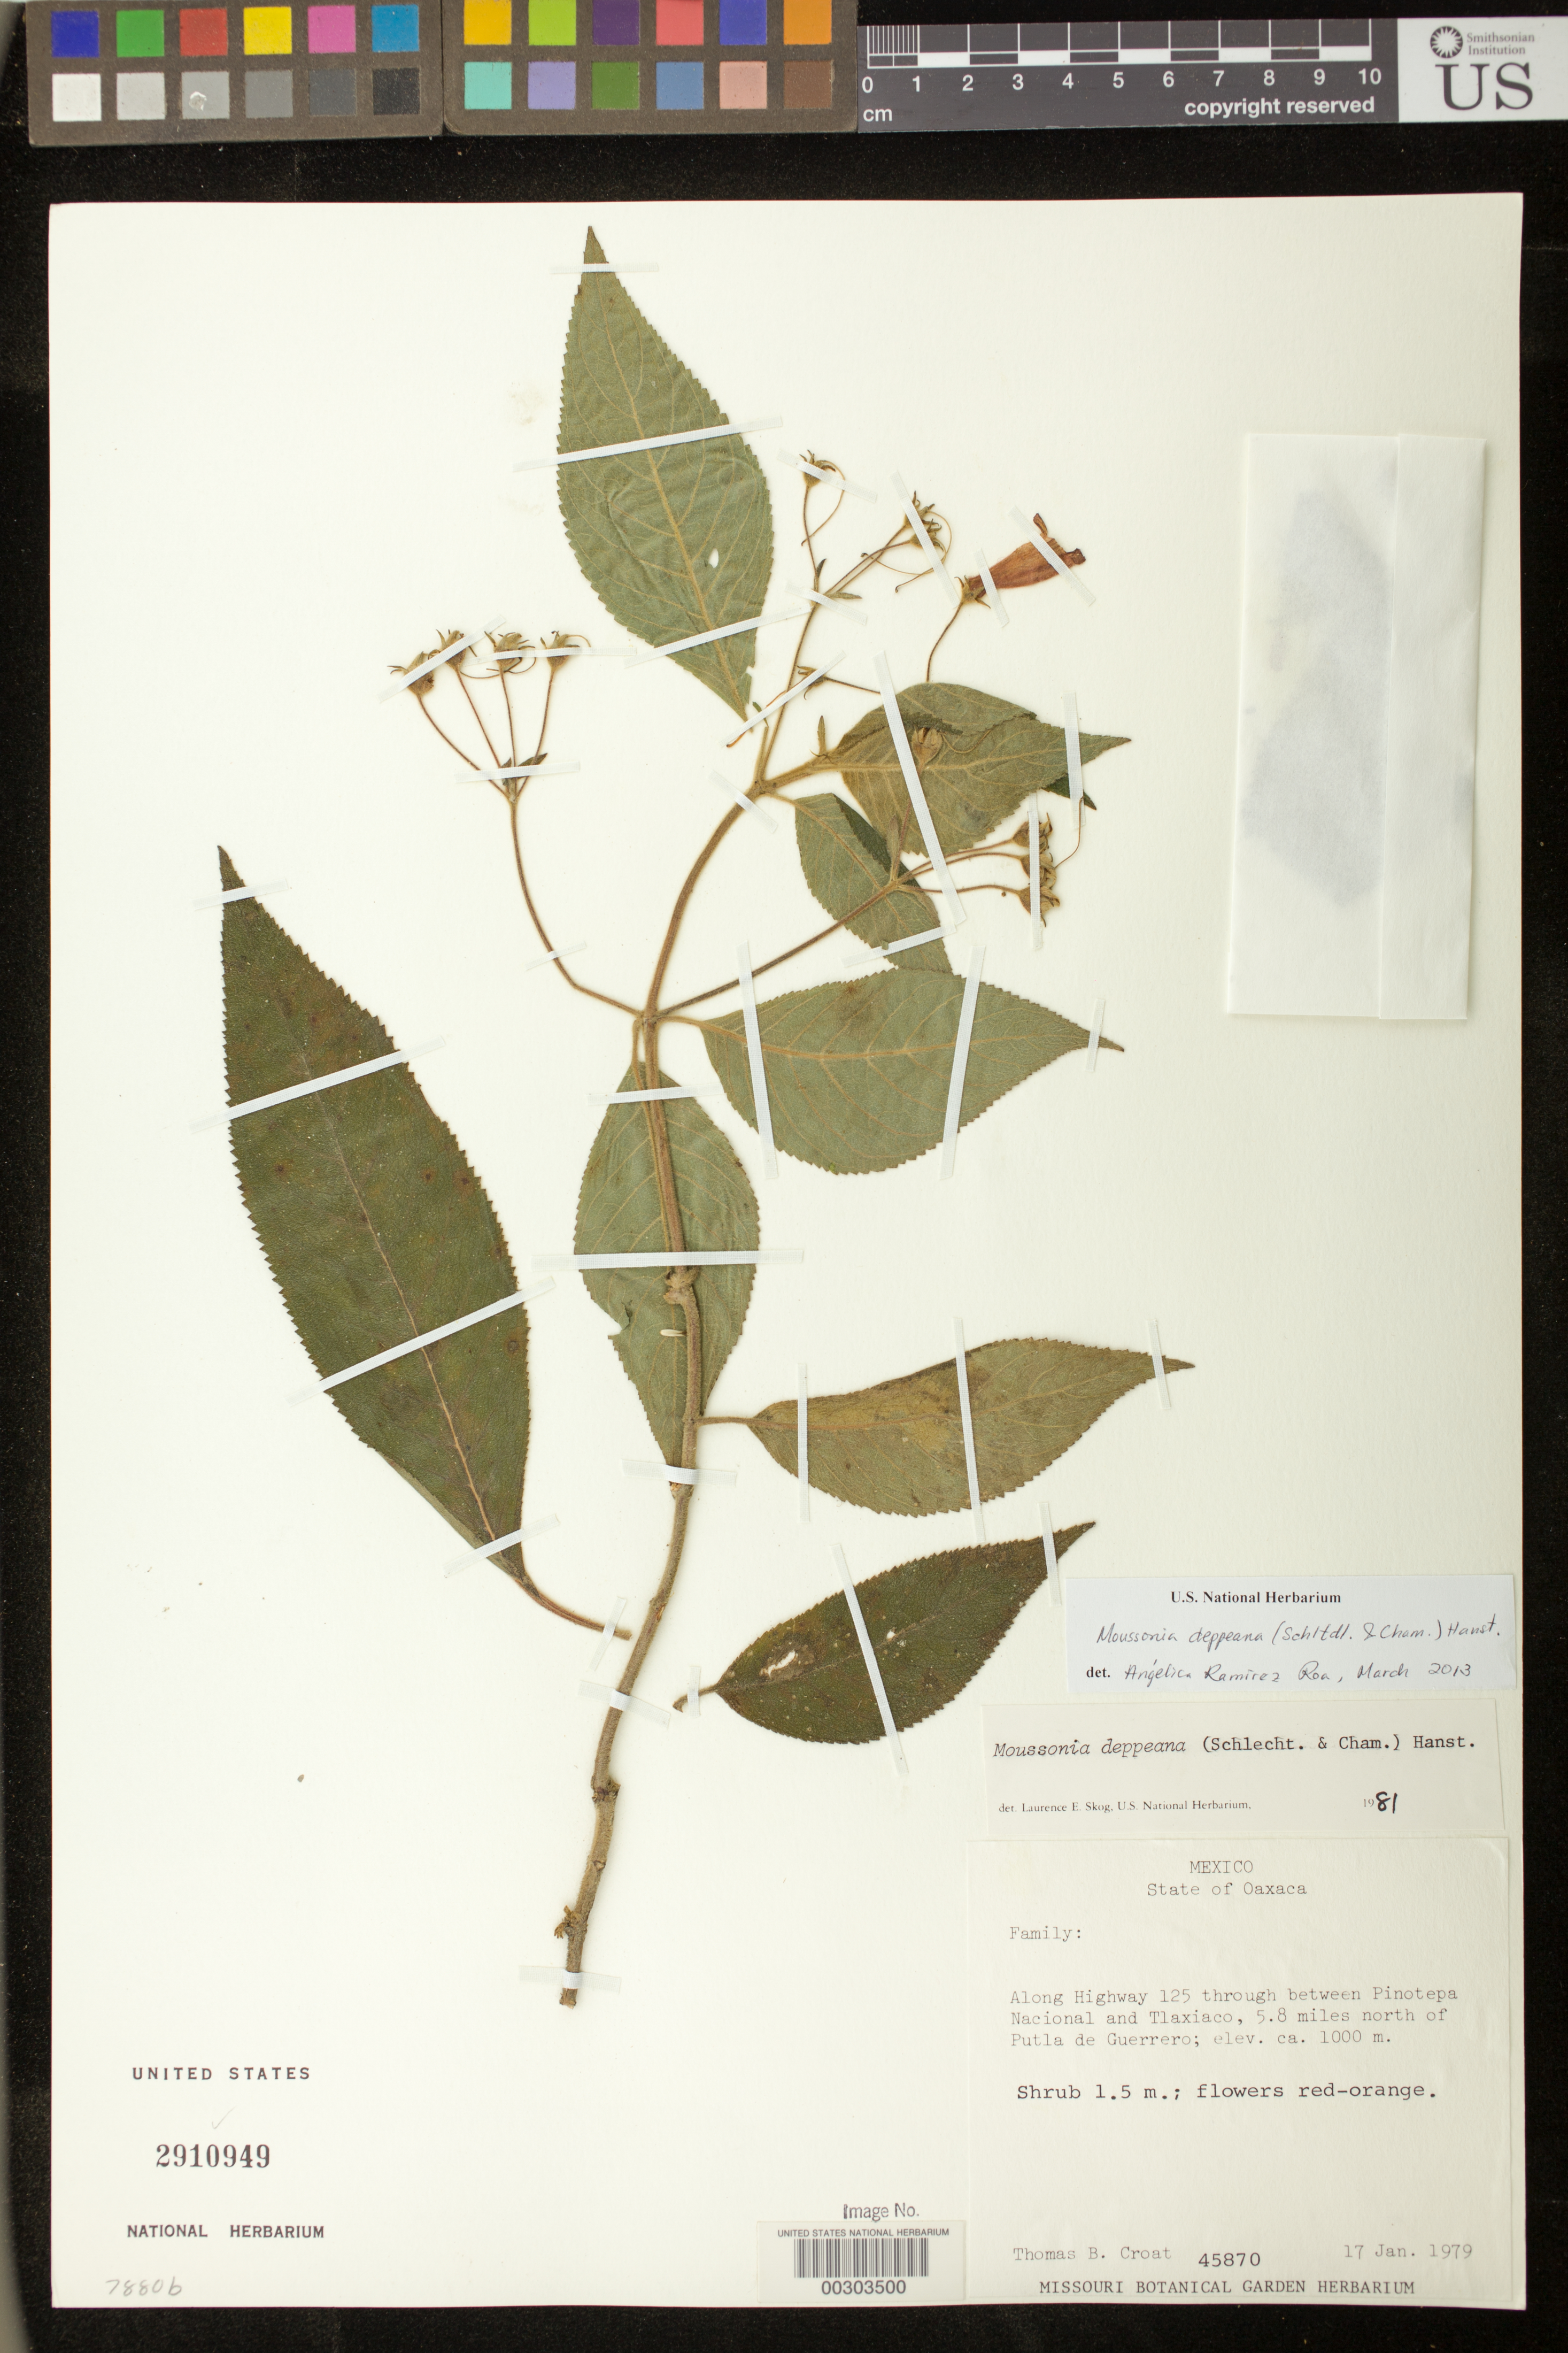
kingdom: Plantae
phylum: Tracheophyta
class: Magnoliopsida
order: Lamiales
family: Gesneriaceae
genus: Moussonia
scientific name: Moussonia deppeana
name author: (Schltdl. & Cham.) Klotzsch ex Hanst.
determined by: Ramírez-Roa, A.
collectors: T. B. Croat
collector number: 45870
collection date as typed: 17 Jan 1979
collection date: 1979-01-17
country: Mexico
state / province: Oaxaca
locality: Along highway 125 through between Pinotepa Nacional and Tlaxiaco, 5.8 mi N of Putla de Guerrero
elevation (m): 1000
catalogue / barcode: US 2910949